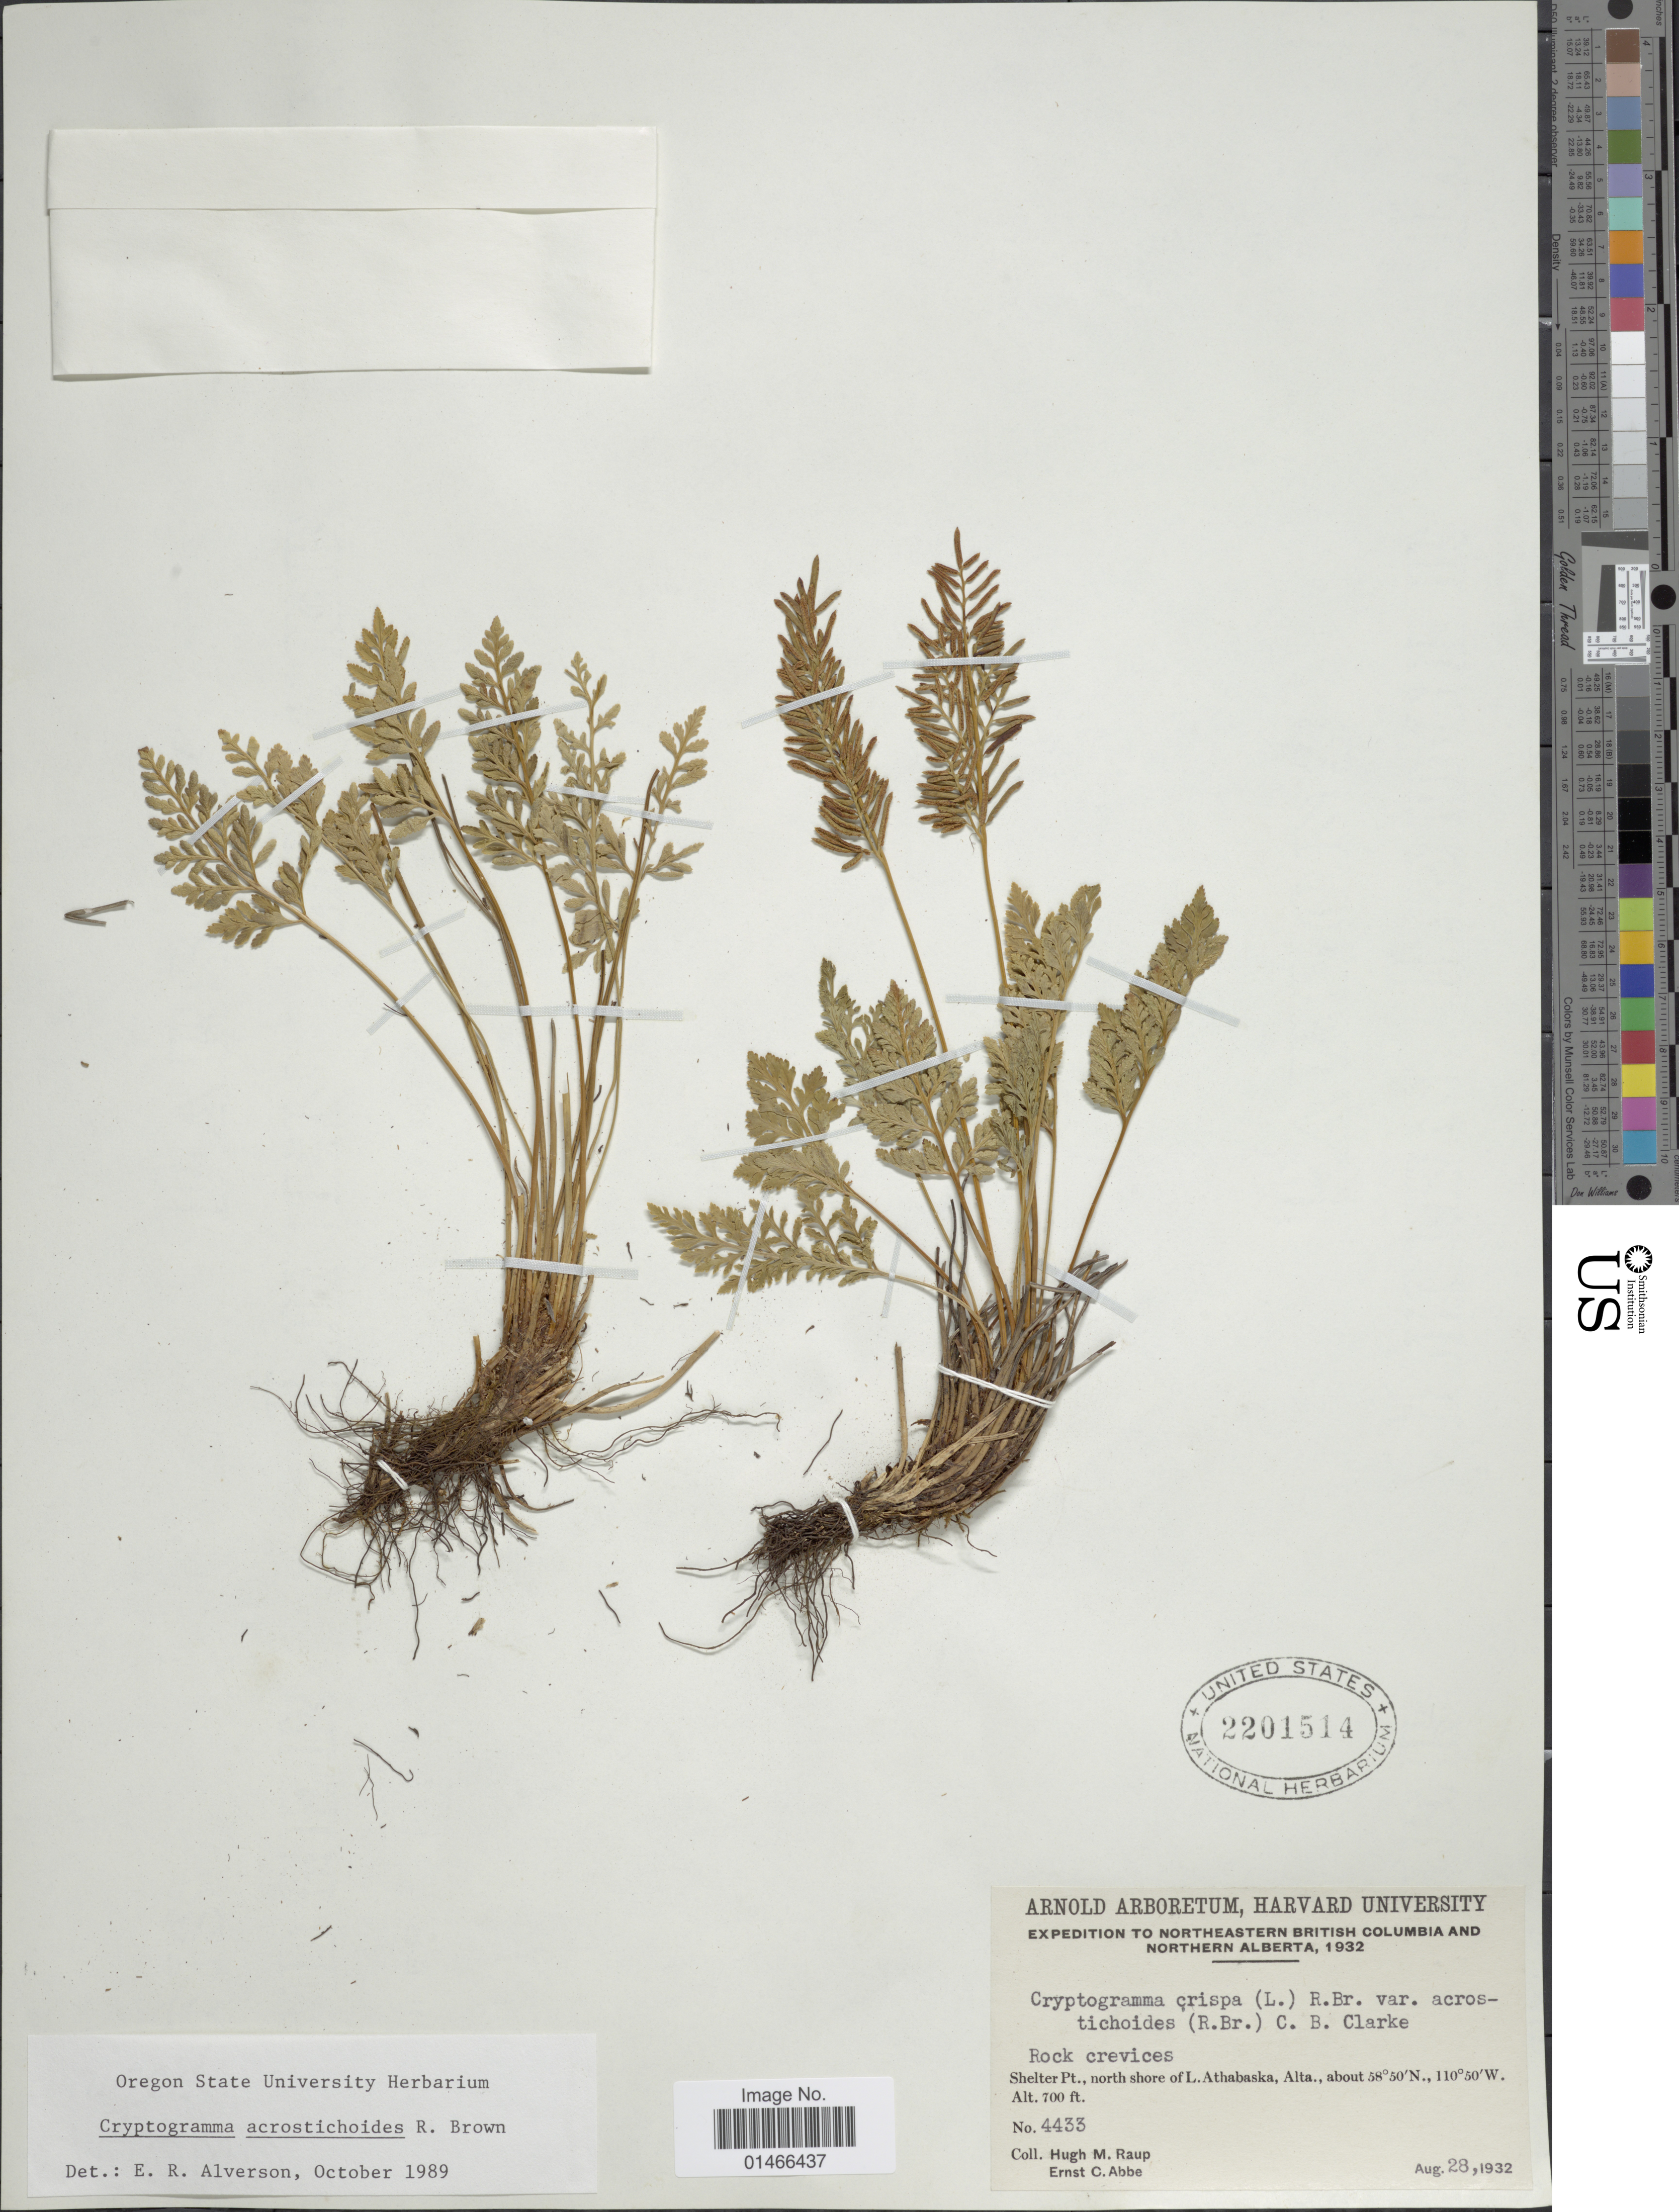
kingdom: Plantae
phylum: Tracheophyta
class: Polypodiopsida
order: Polypodiales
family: Pteridaceae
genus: Cryptogramma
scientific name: Cryptogramma acrostichoides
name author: R. Br.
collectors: H. Raup & E. C. Abbe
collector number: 4433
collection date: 1932-08-28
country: Canada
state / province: British Columbia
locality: Northeastern British Columbia and Northern Alberta. Shelter Pt., north shore of L. Athabaska.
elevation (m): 213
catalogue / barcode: US 2201514